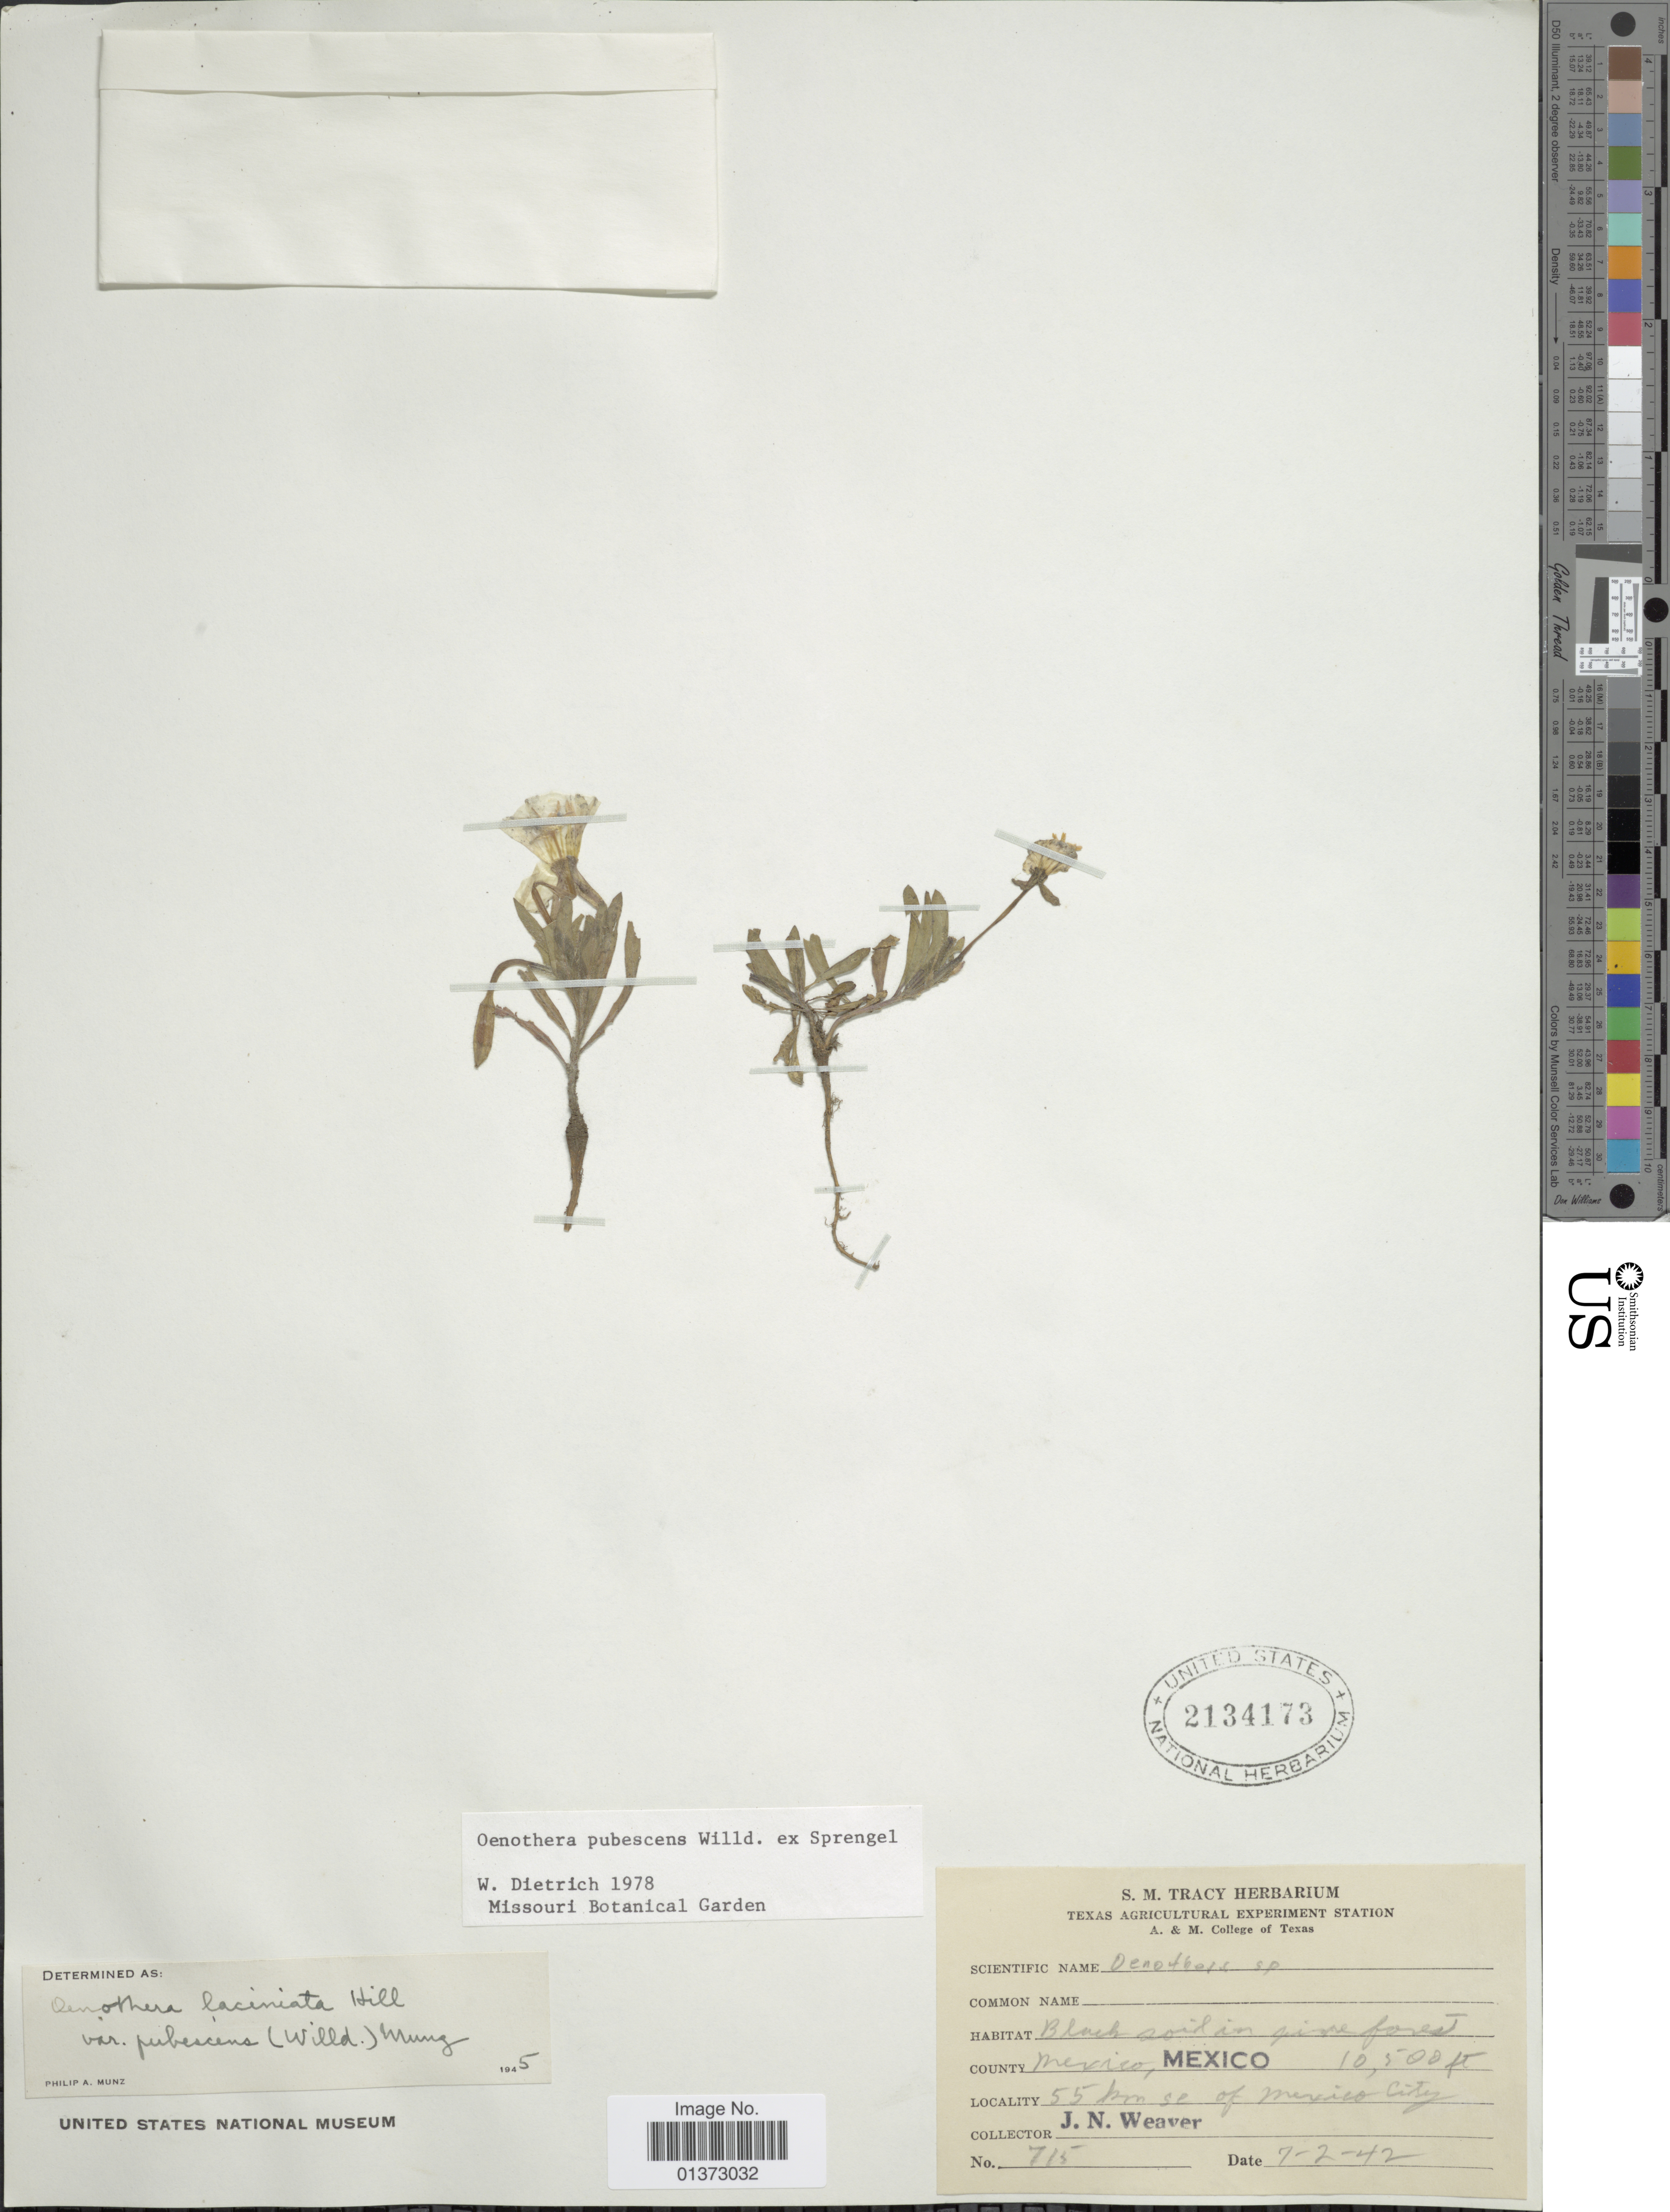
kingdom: Plantae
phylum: Tracheophyta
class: Magnoliopsida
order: Myrtales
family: Onagraceae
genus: Oenothera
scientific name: Oenothera pubescens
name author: Willd. ex Spreng.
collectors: J. N. Weaver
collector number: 715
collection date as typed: Transcribed d/m/y: 7/2/42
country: Mexico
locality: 55 km SE of Mexico City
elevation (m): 3200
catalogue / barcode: US 2134173